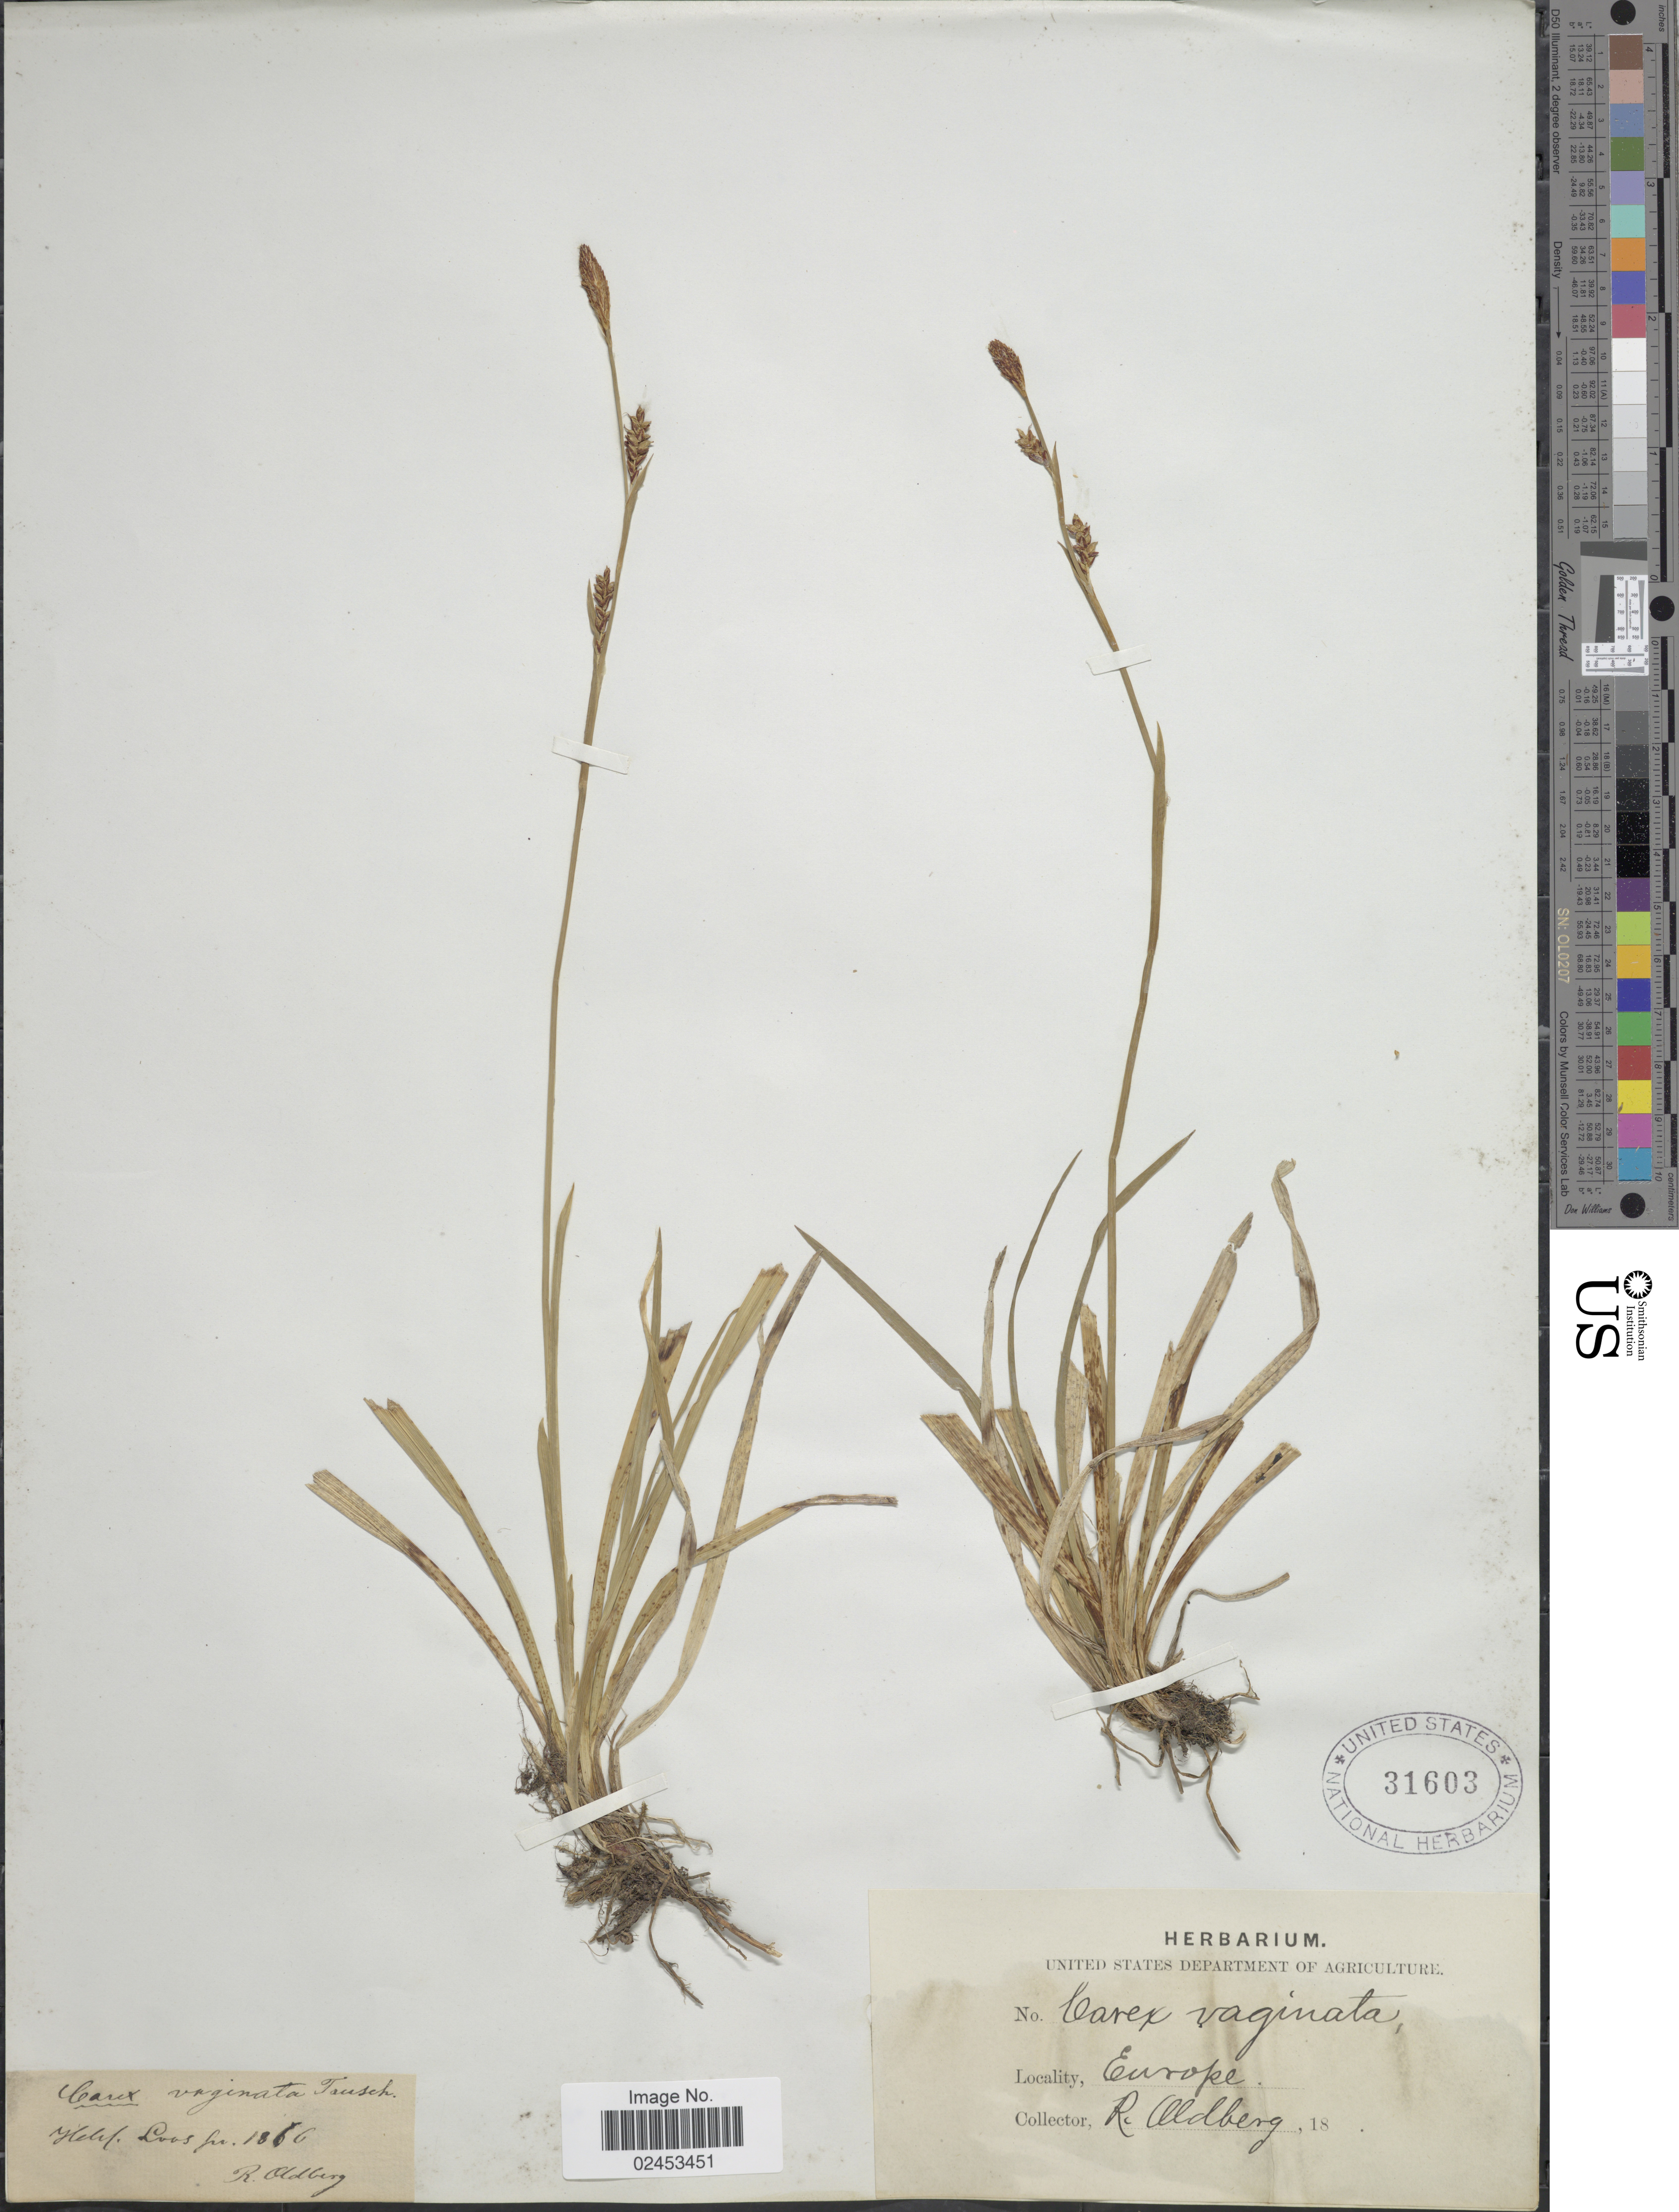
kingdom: Plantae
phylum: Tracheophyta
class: Liliopsida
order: Poales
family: Cyperaceae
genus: Carex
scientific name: Carex vaginata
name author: Tausch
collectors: R. Oldberg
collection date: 1866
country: Sweden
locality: Helsl. Loos pr.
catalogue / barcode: US 31603